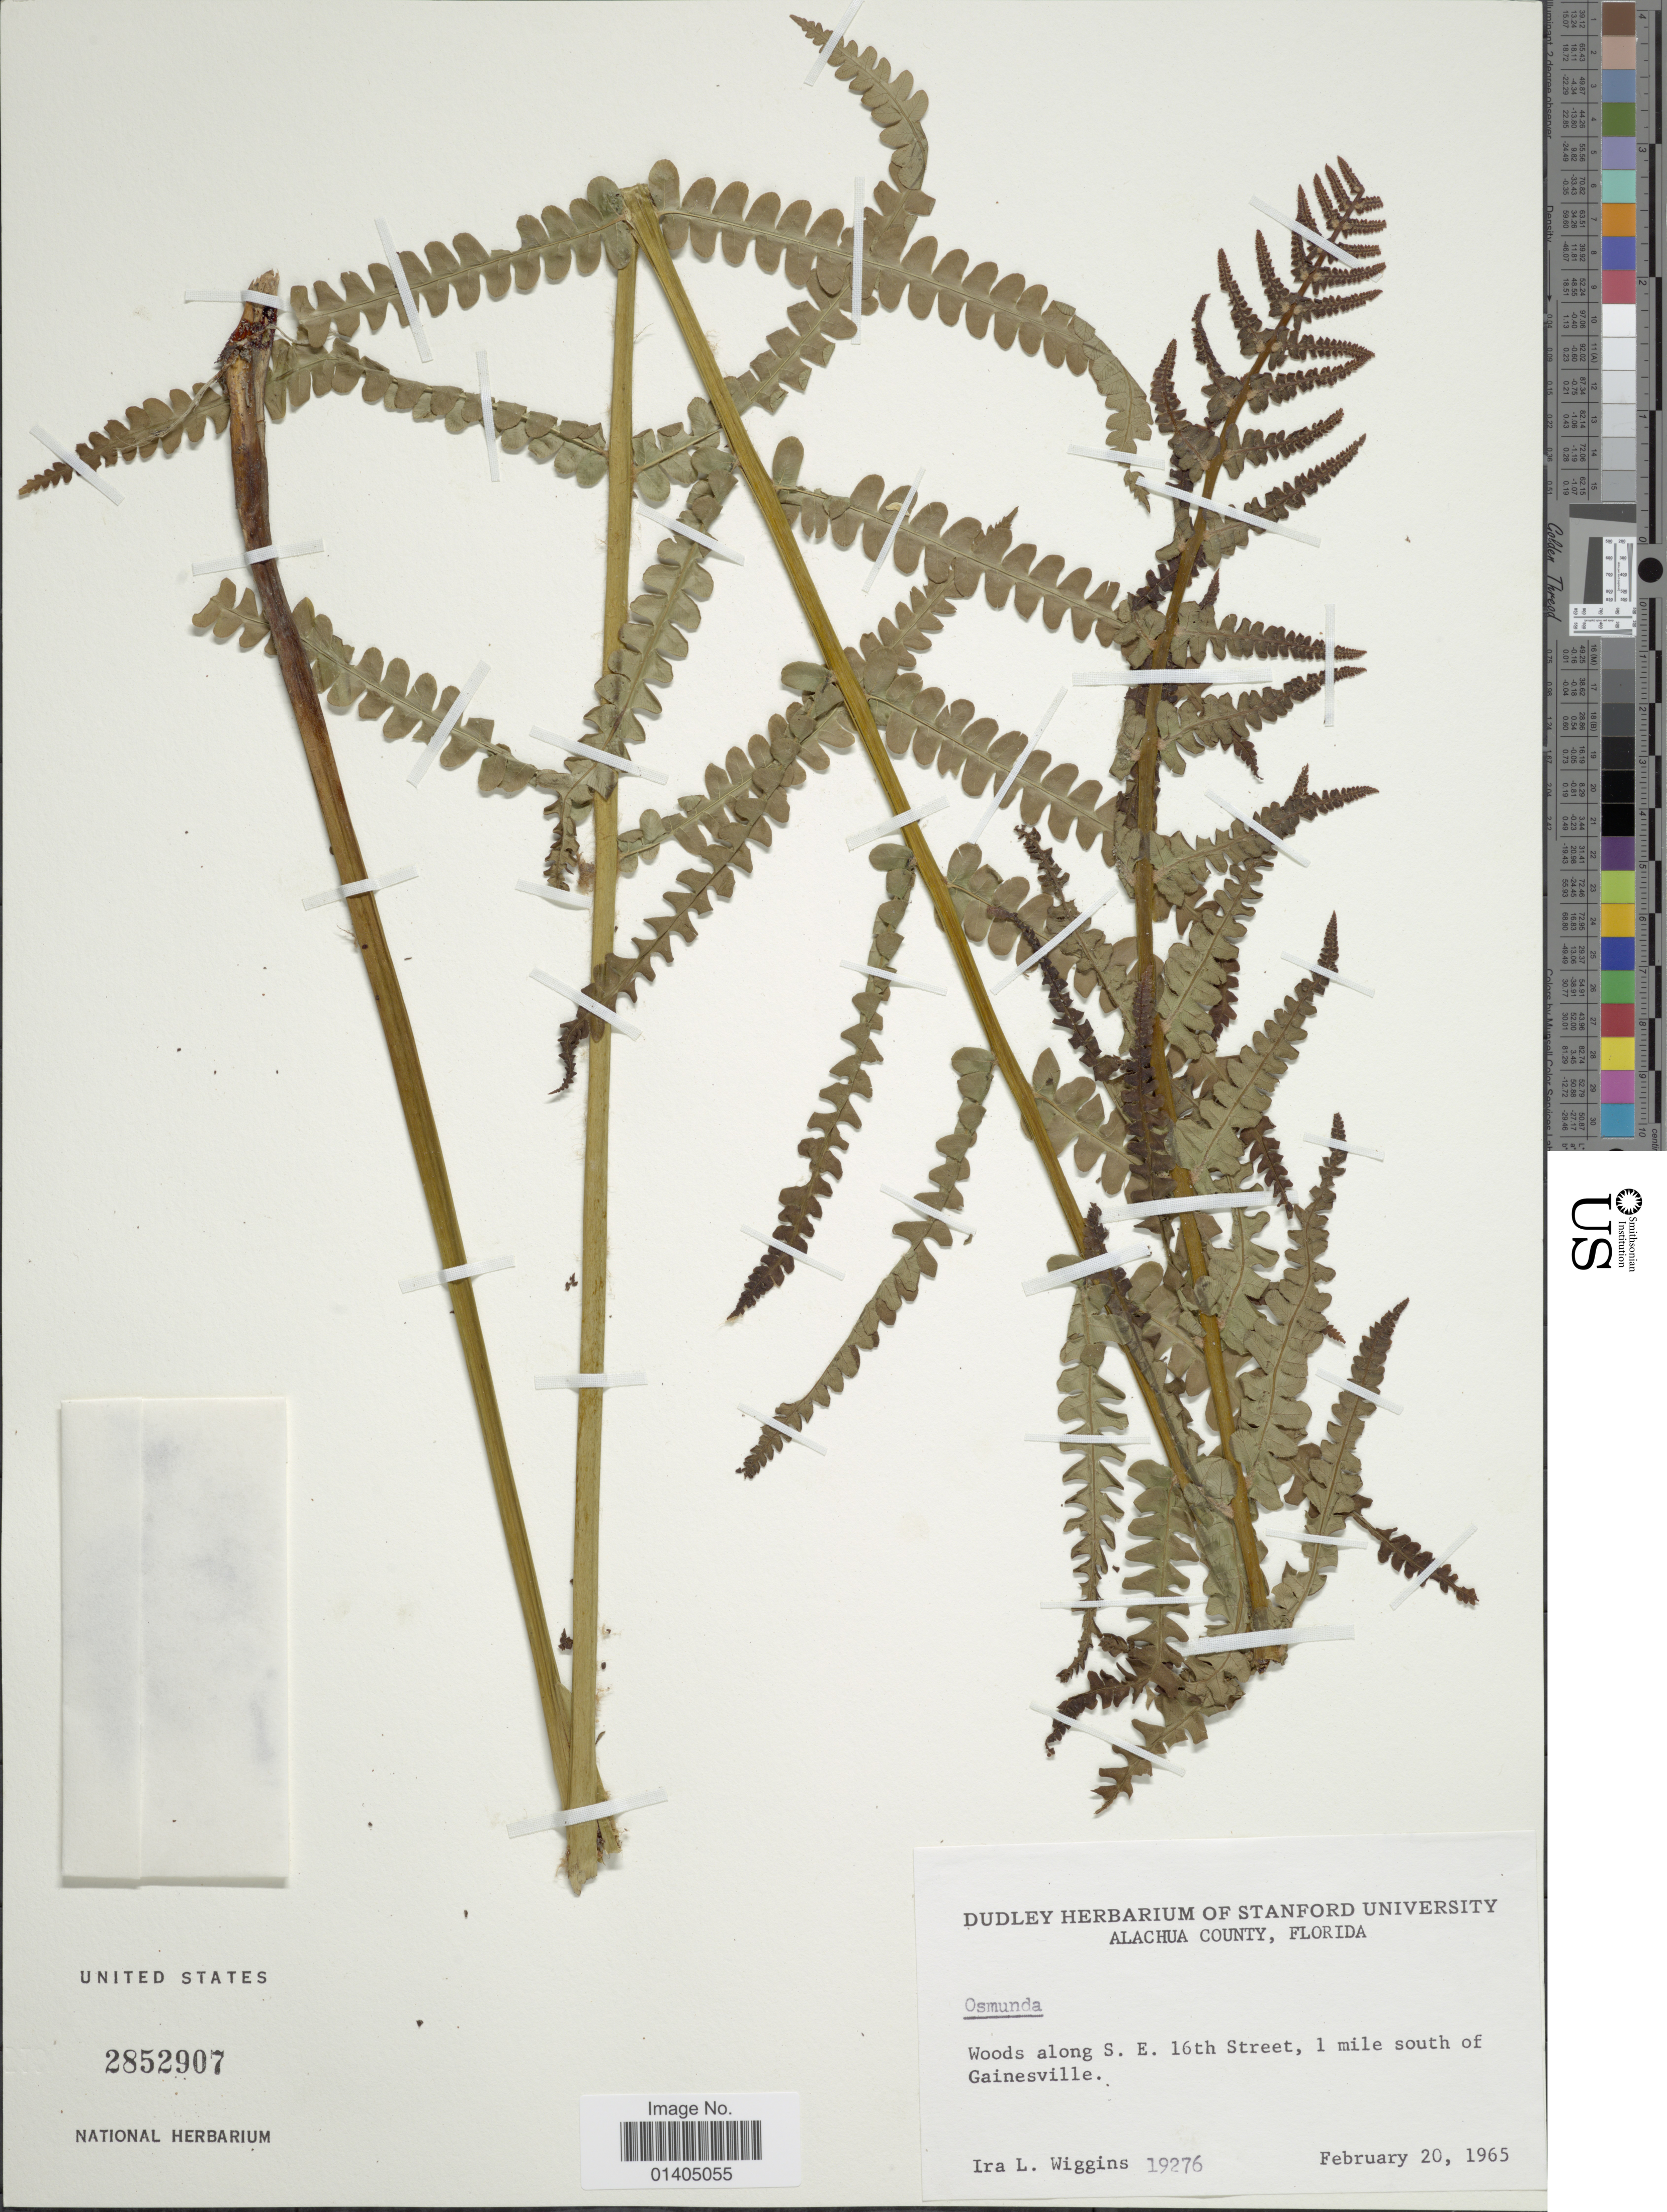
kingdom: Plantae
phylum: Tracheophyta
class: Polypodiopsida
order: Osmundales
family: Osmundaceae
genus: Osmundastrum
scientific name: Osmundastrum cinnamomeum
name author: (L.) C. Presl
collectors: I. L. Wiggins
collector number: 19276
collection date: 1965-02-20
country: United States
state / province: Florida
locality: Alachua County, Woods along S.E. 16th Street, 1 mile south of Gainesville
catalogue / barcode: US 2852907